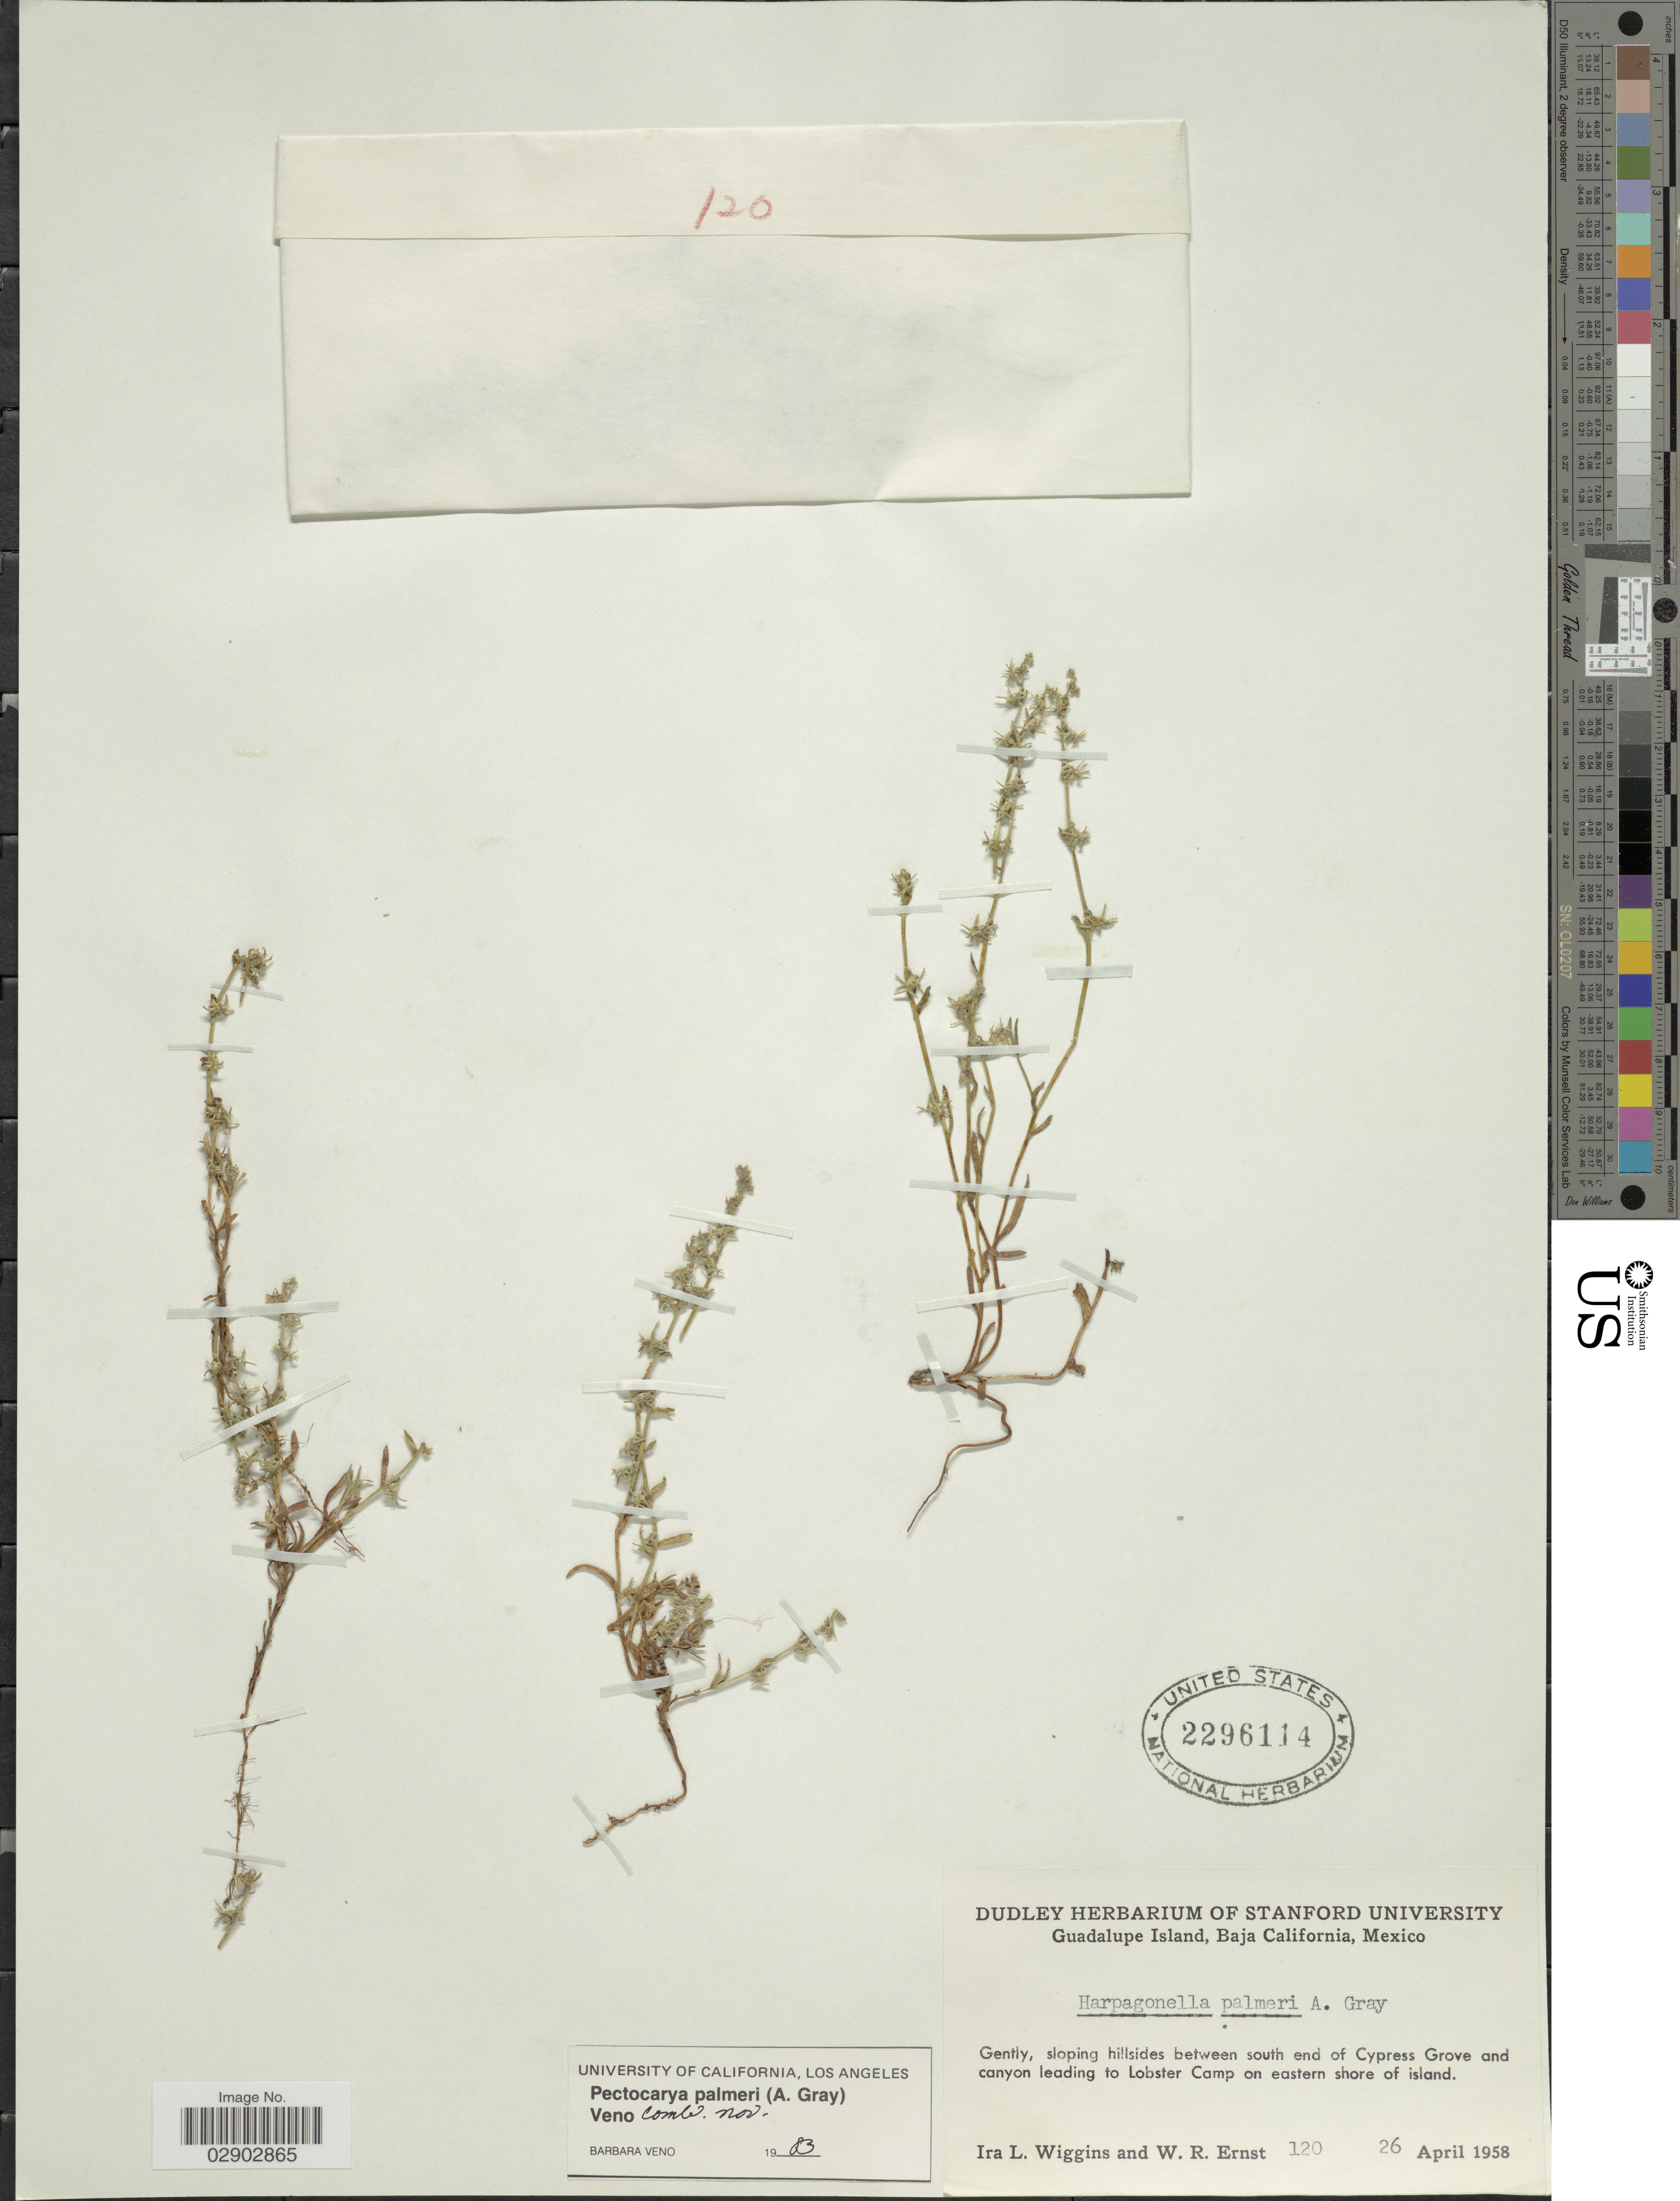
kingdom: Plantae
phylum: Tracheophyta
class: Magnoliopsida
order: Boraginales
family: Boraginaceae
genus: Harpagonella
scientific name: Harpagonella palmeri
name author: A. Gray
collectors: I. L. Wiggins & W. R. Ernst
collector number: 120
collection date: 1958-04-26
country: Mexico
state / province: Baja California Norte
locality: Guadalupe Island. Gently, sloping hillsides between south end of Cypress Grove and canyon leading to Lobster Camp on eastern shore of island.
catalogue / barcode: US 2296114